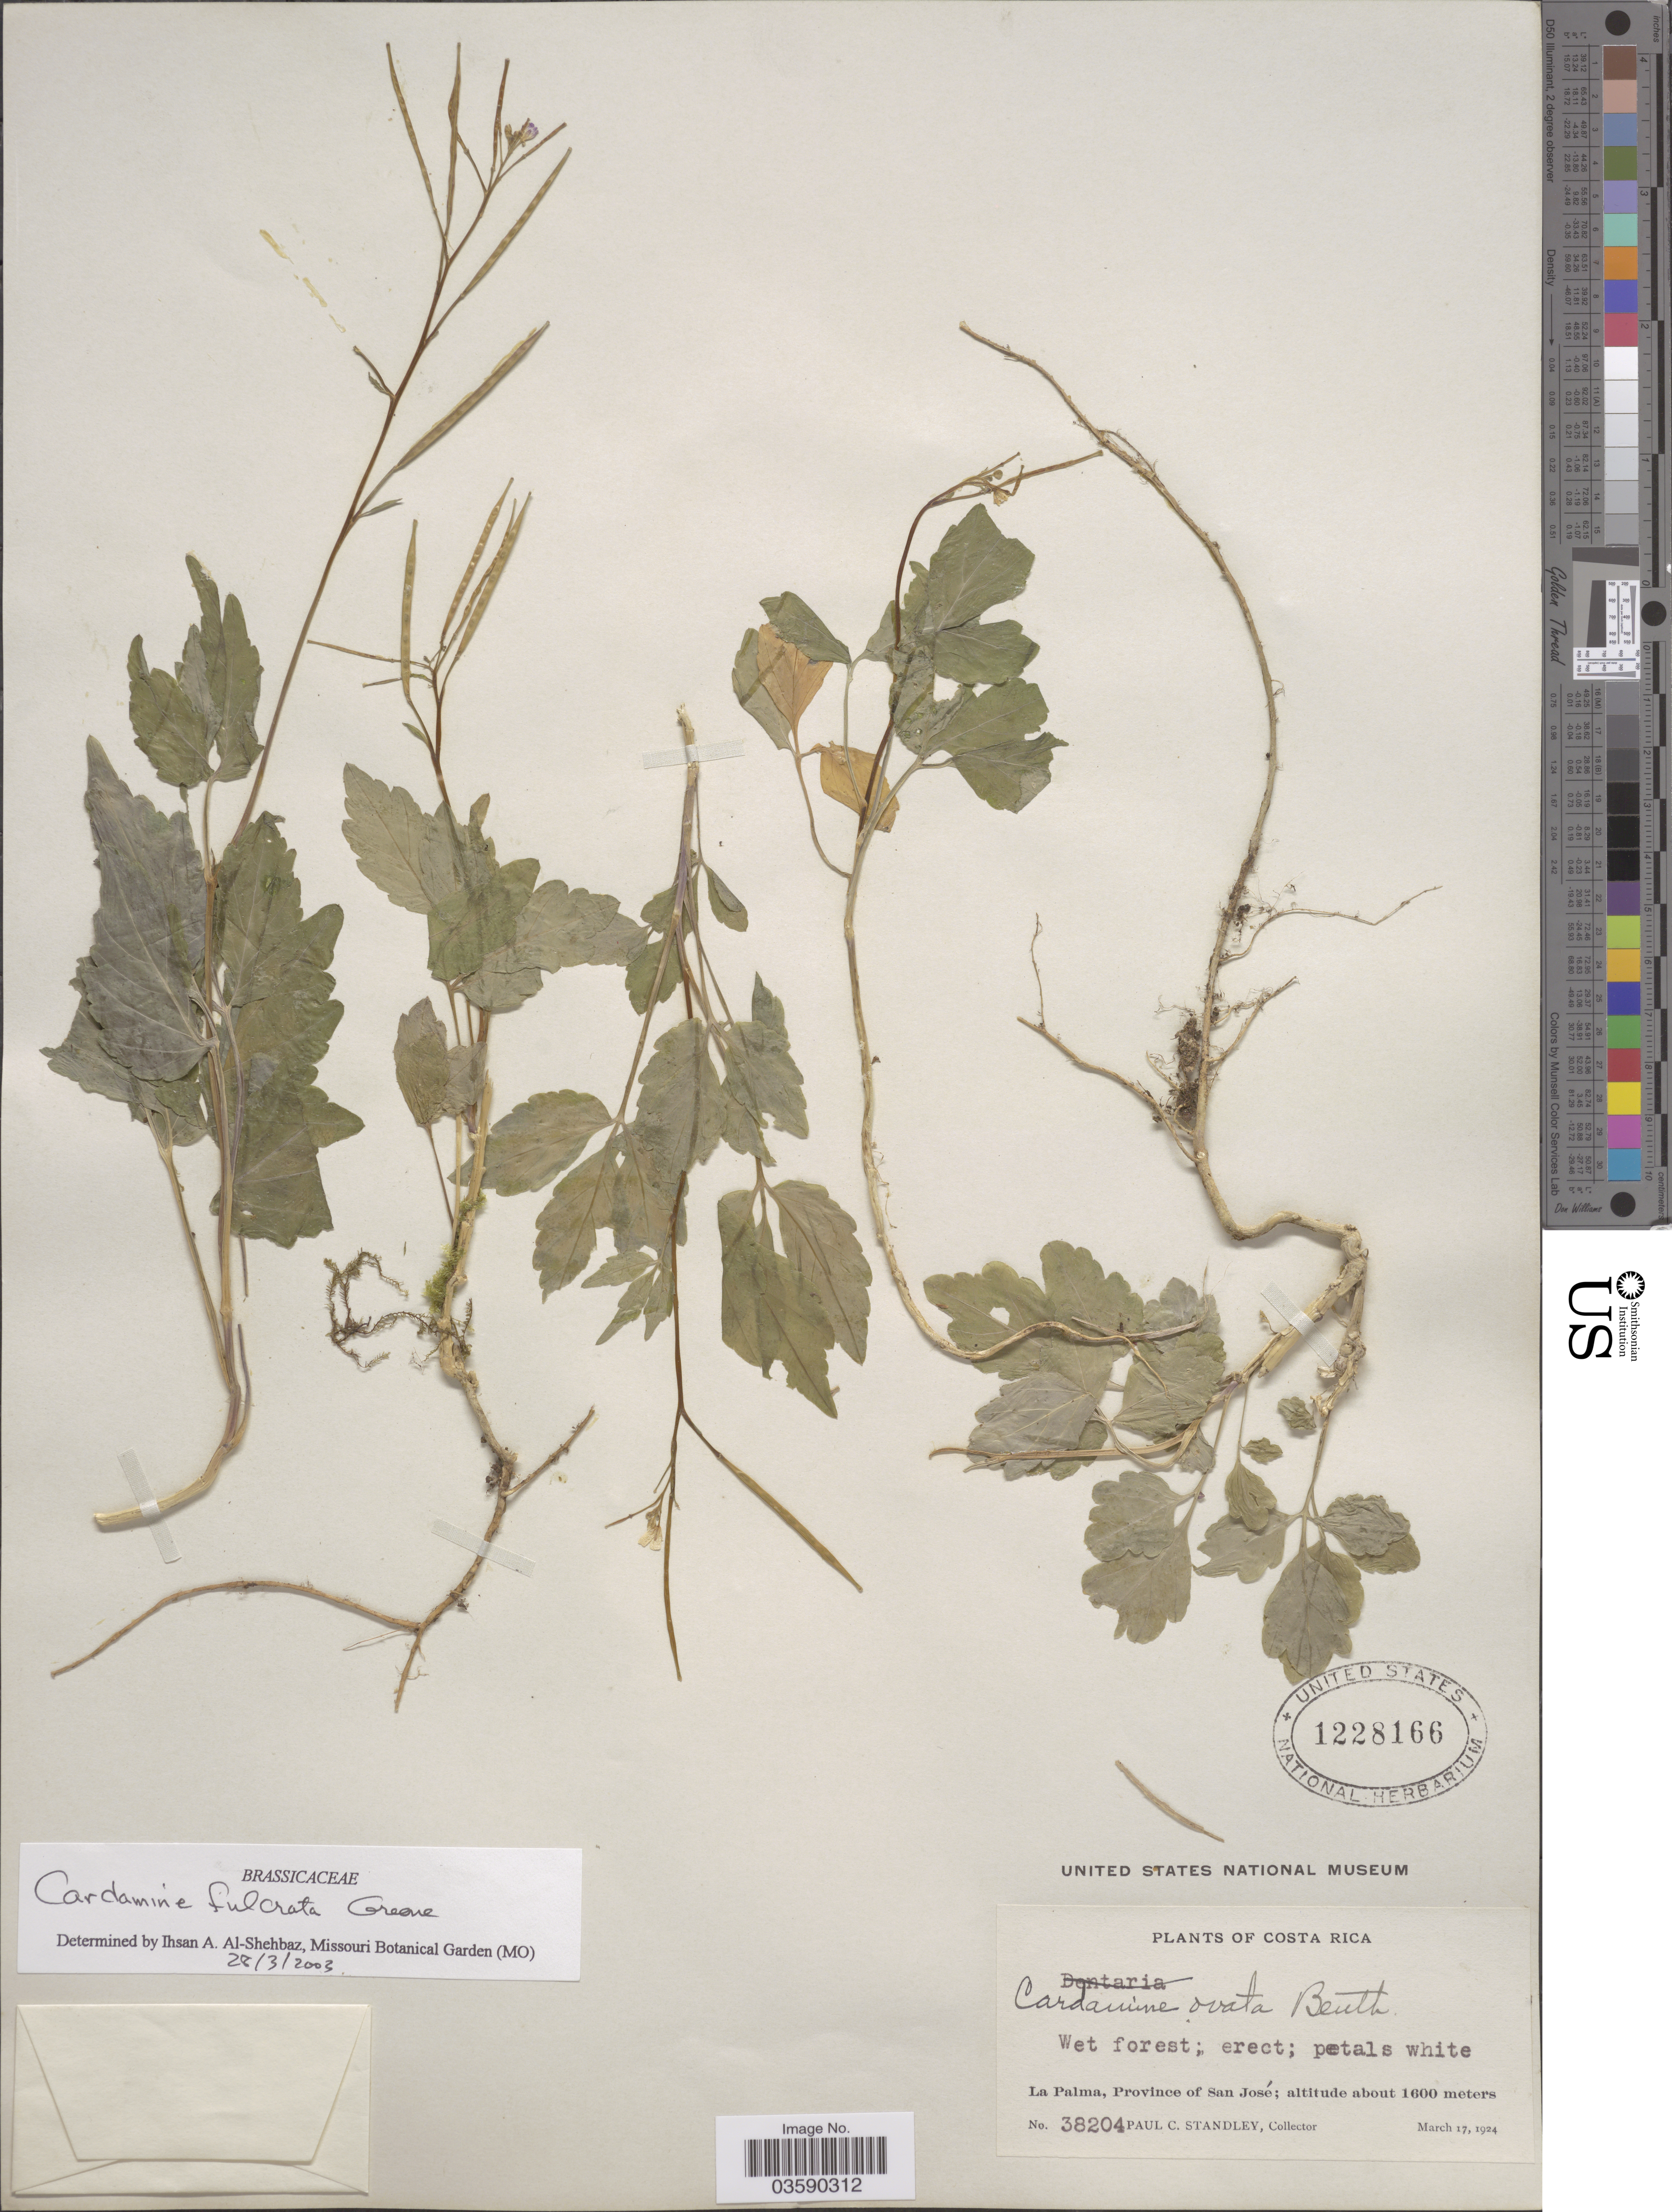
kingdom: Plantae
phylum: Tracheophyta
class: Magnoliopsida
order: Brassicales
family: Brassicaceae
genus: Cardamine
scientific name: Cardamine fulcrata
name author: Greene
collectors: P. C. Standley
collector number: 38204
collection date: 1924-03-17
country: Costa Rica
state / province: San José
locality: La Palma.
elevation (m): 1600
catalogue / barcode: US 1228166